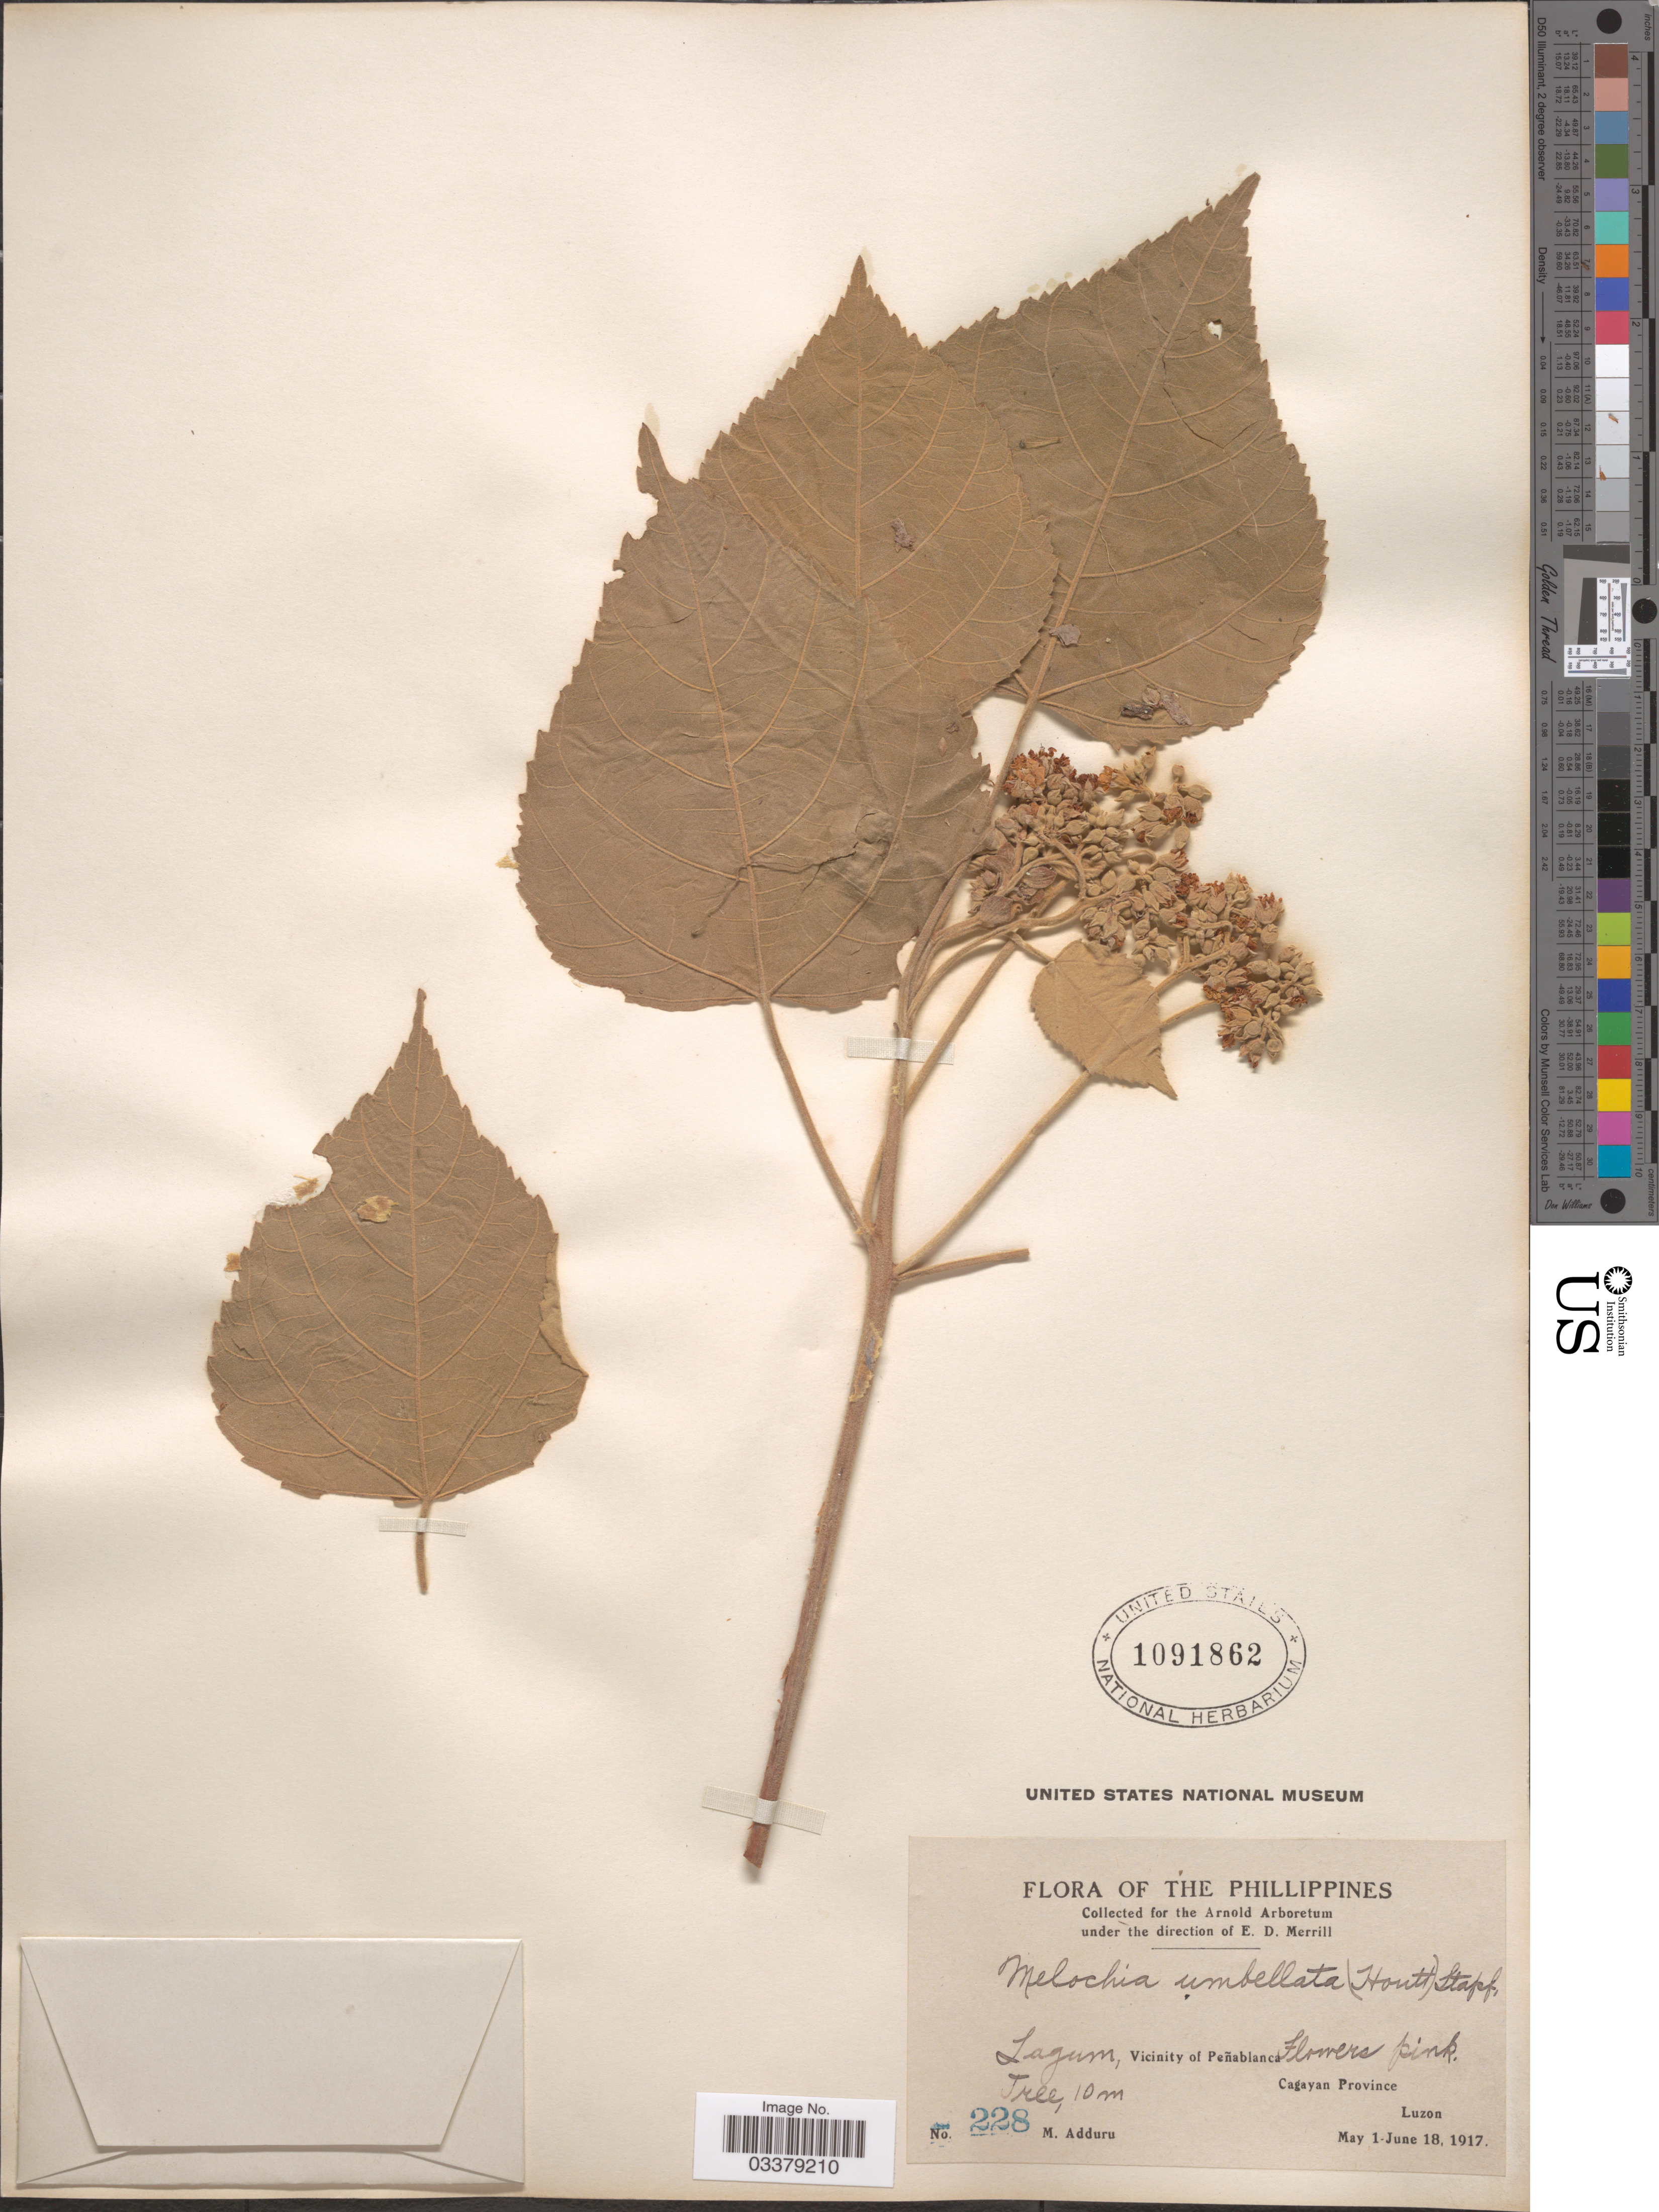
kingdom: Plantae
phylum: Tracheophyta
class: Magnoliopsida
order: Malvales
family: Malvaceae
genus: Melochia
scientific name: Melochia umbellata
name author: Stapf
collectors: M. Adduru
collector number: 228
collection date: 1917-05-01/1917-06-18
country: Philippines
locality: Lagum, Vicinity of Peñablanca. Cagayan Province. Luzon.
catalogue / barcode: US 1091862